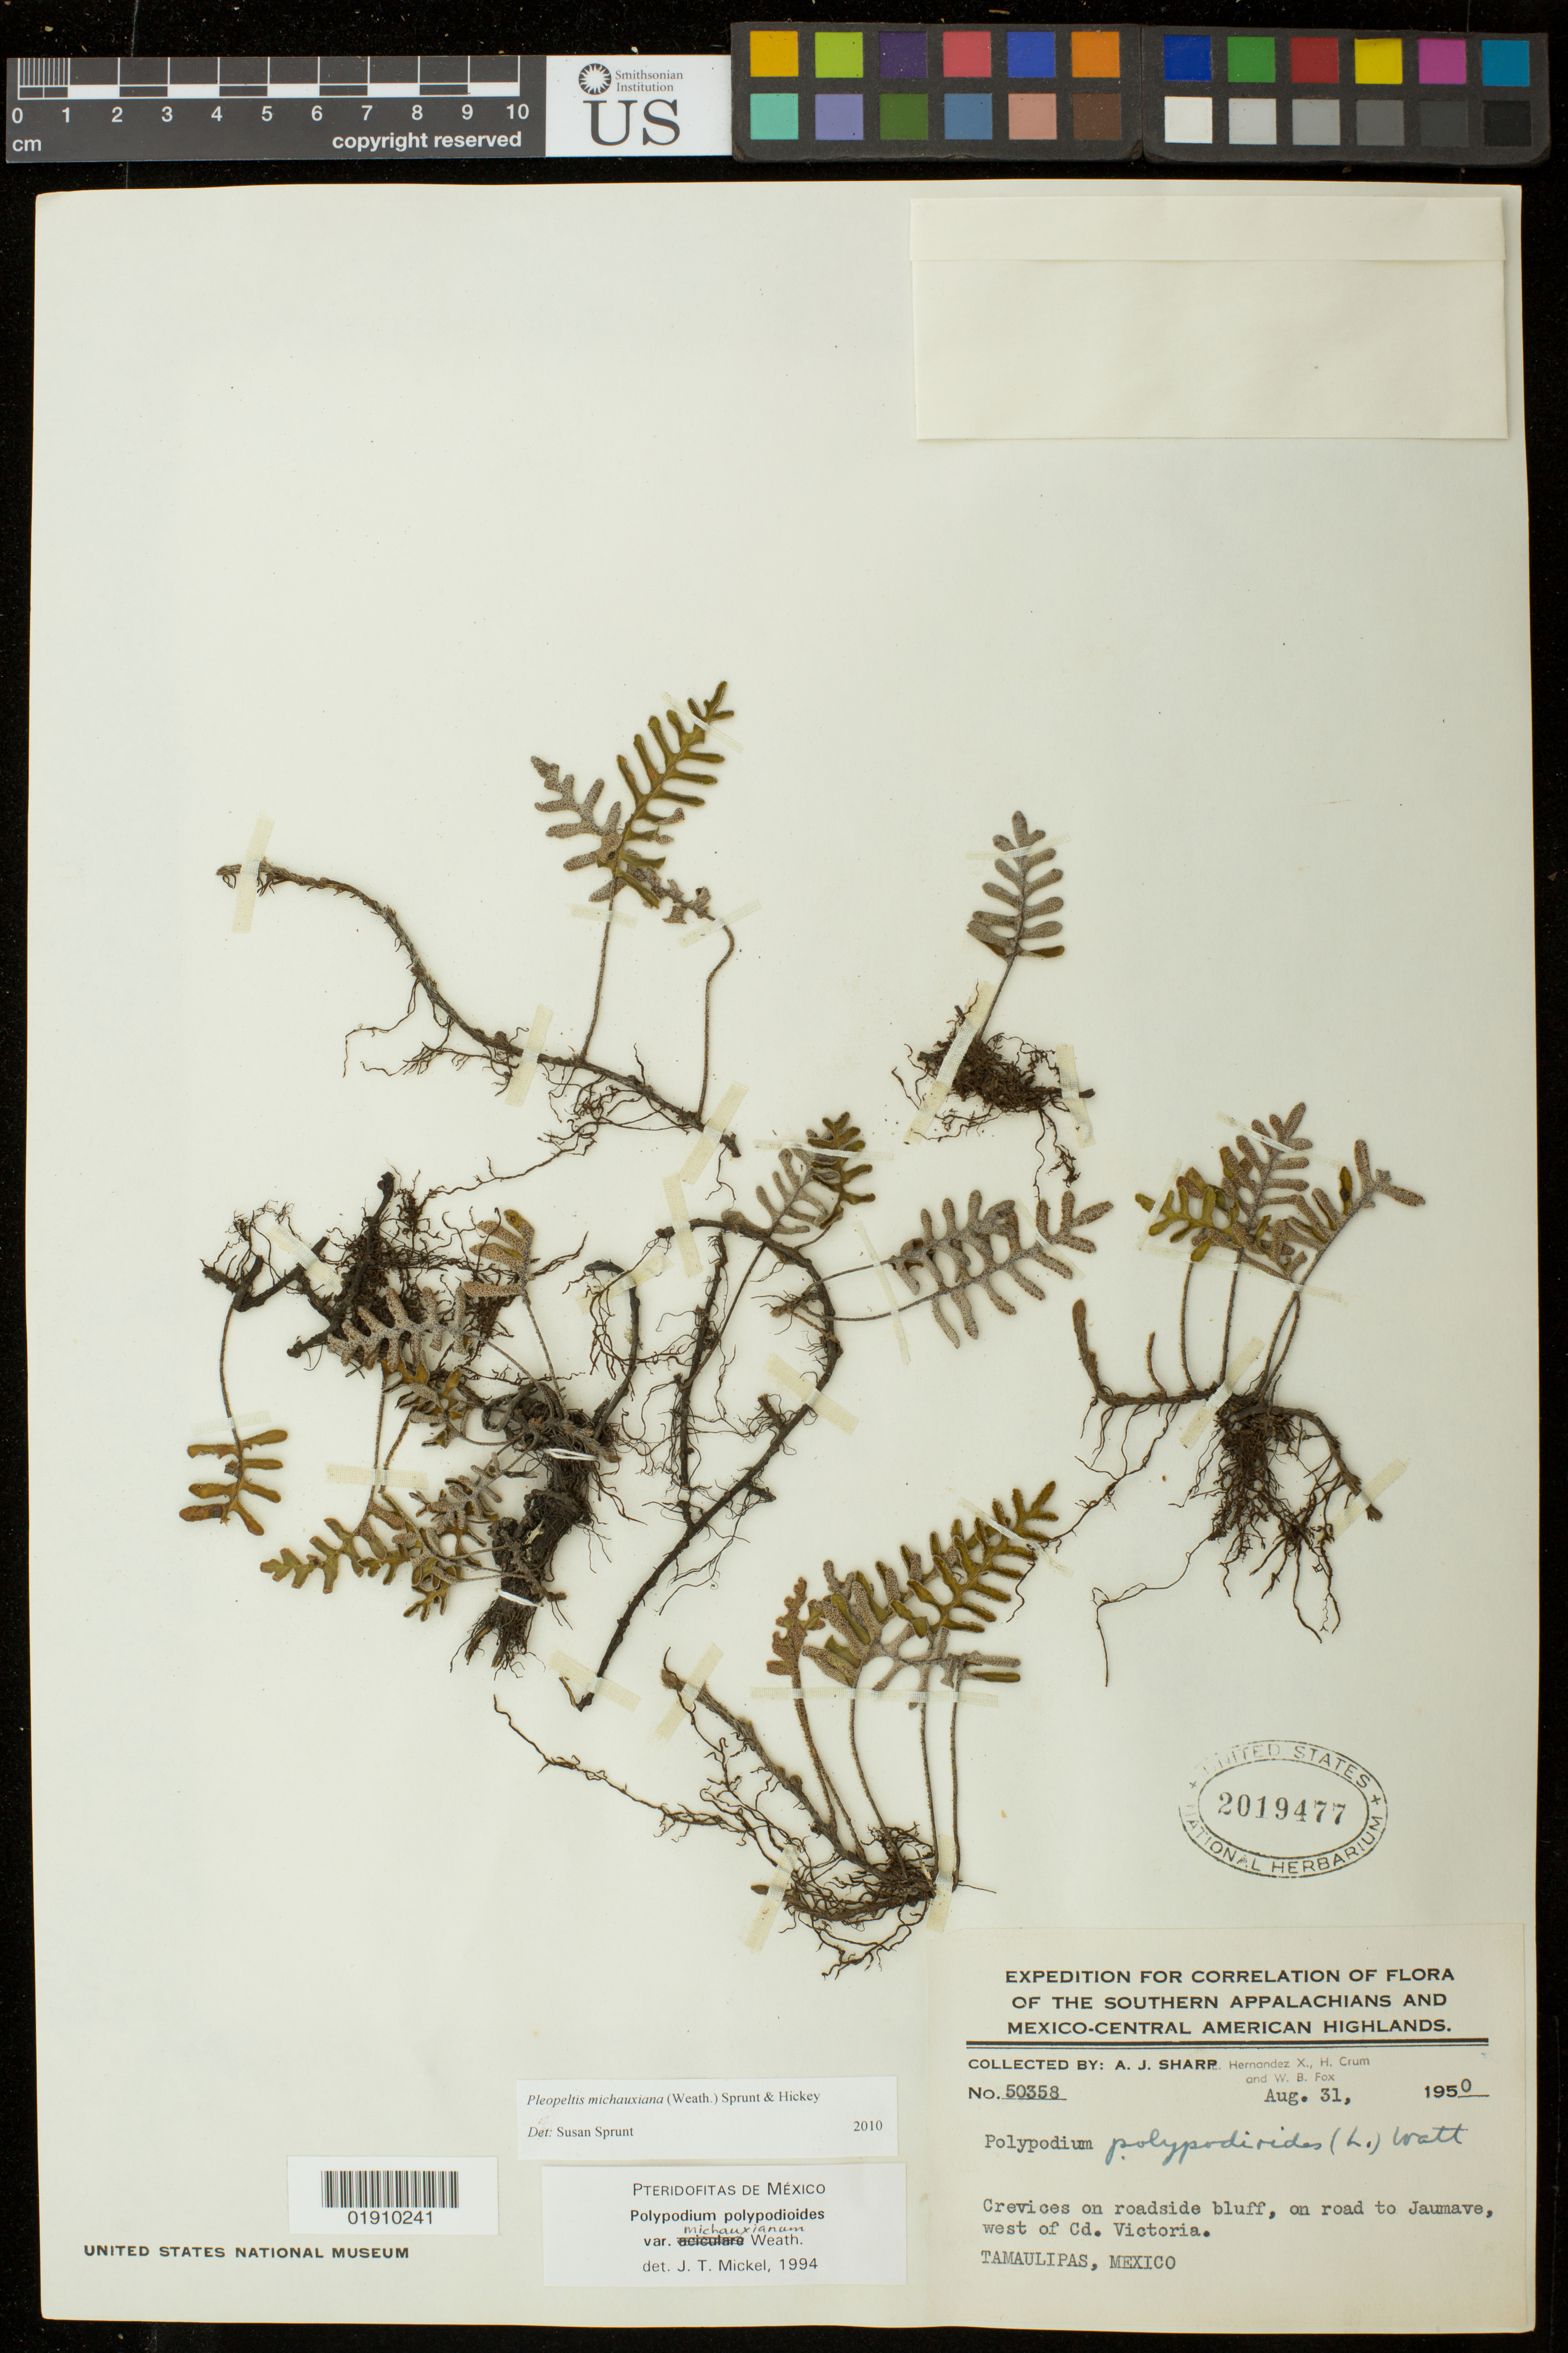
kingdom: Plantae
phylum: Tracheophyta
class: Polypodiopsida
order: Polypodiales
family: Polypodiaceae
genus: Pleopeltis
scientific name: Pleopeltis michauxiana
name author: (Weath.) Hickey & Sprunt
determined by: Sprunt, S. V.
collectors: A. J. Sharp, E. Hernandez X., H. A. Crum & W. B. Fox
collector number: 50358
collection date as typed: Aug. 31, 1950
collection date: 1950-08-31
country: Mexico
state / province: Tamaulipas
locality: Crevices on roadside bluff, on road to Jaumave, west of Cd. Victoria.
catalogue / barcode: US 2019477